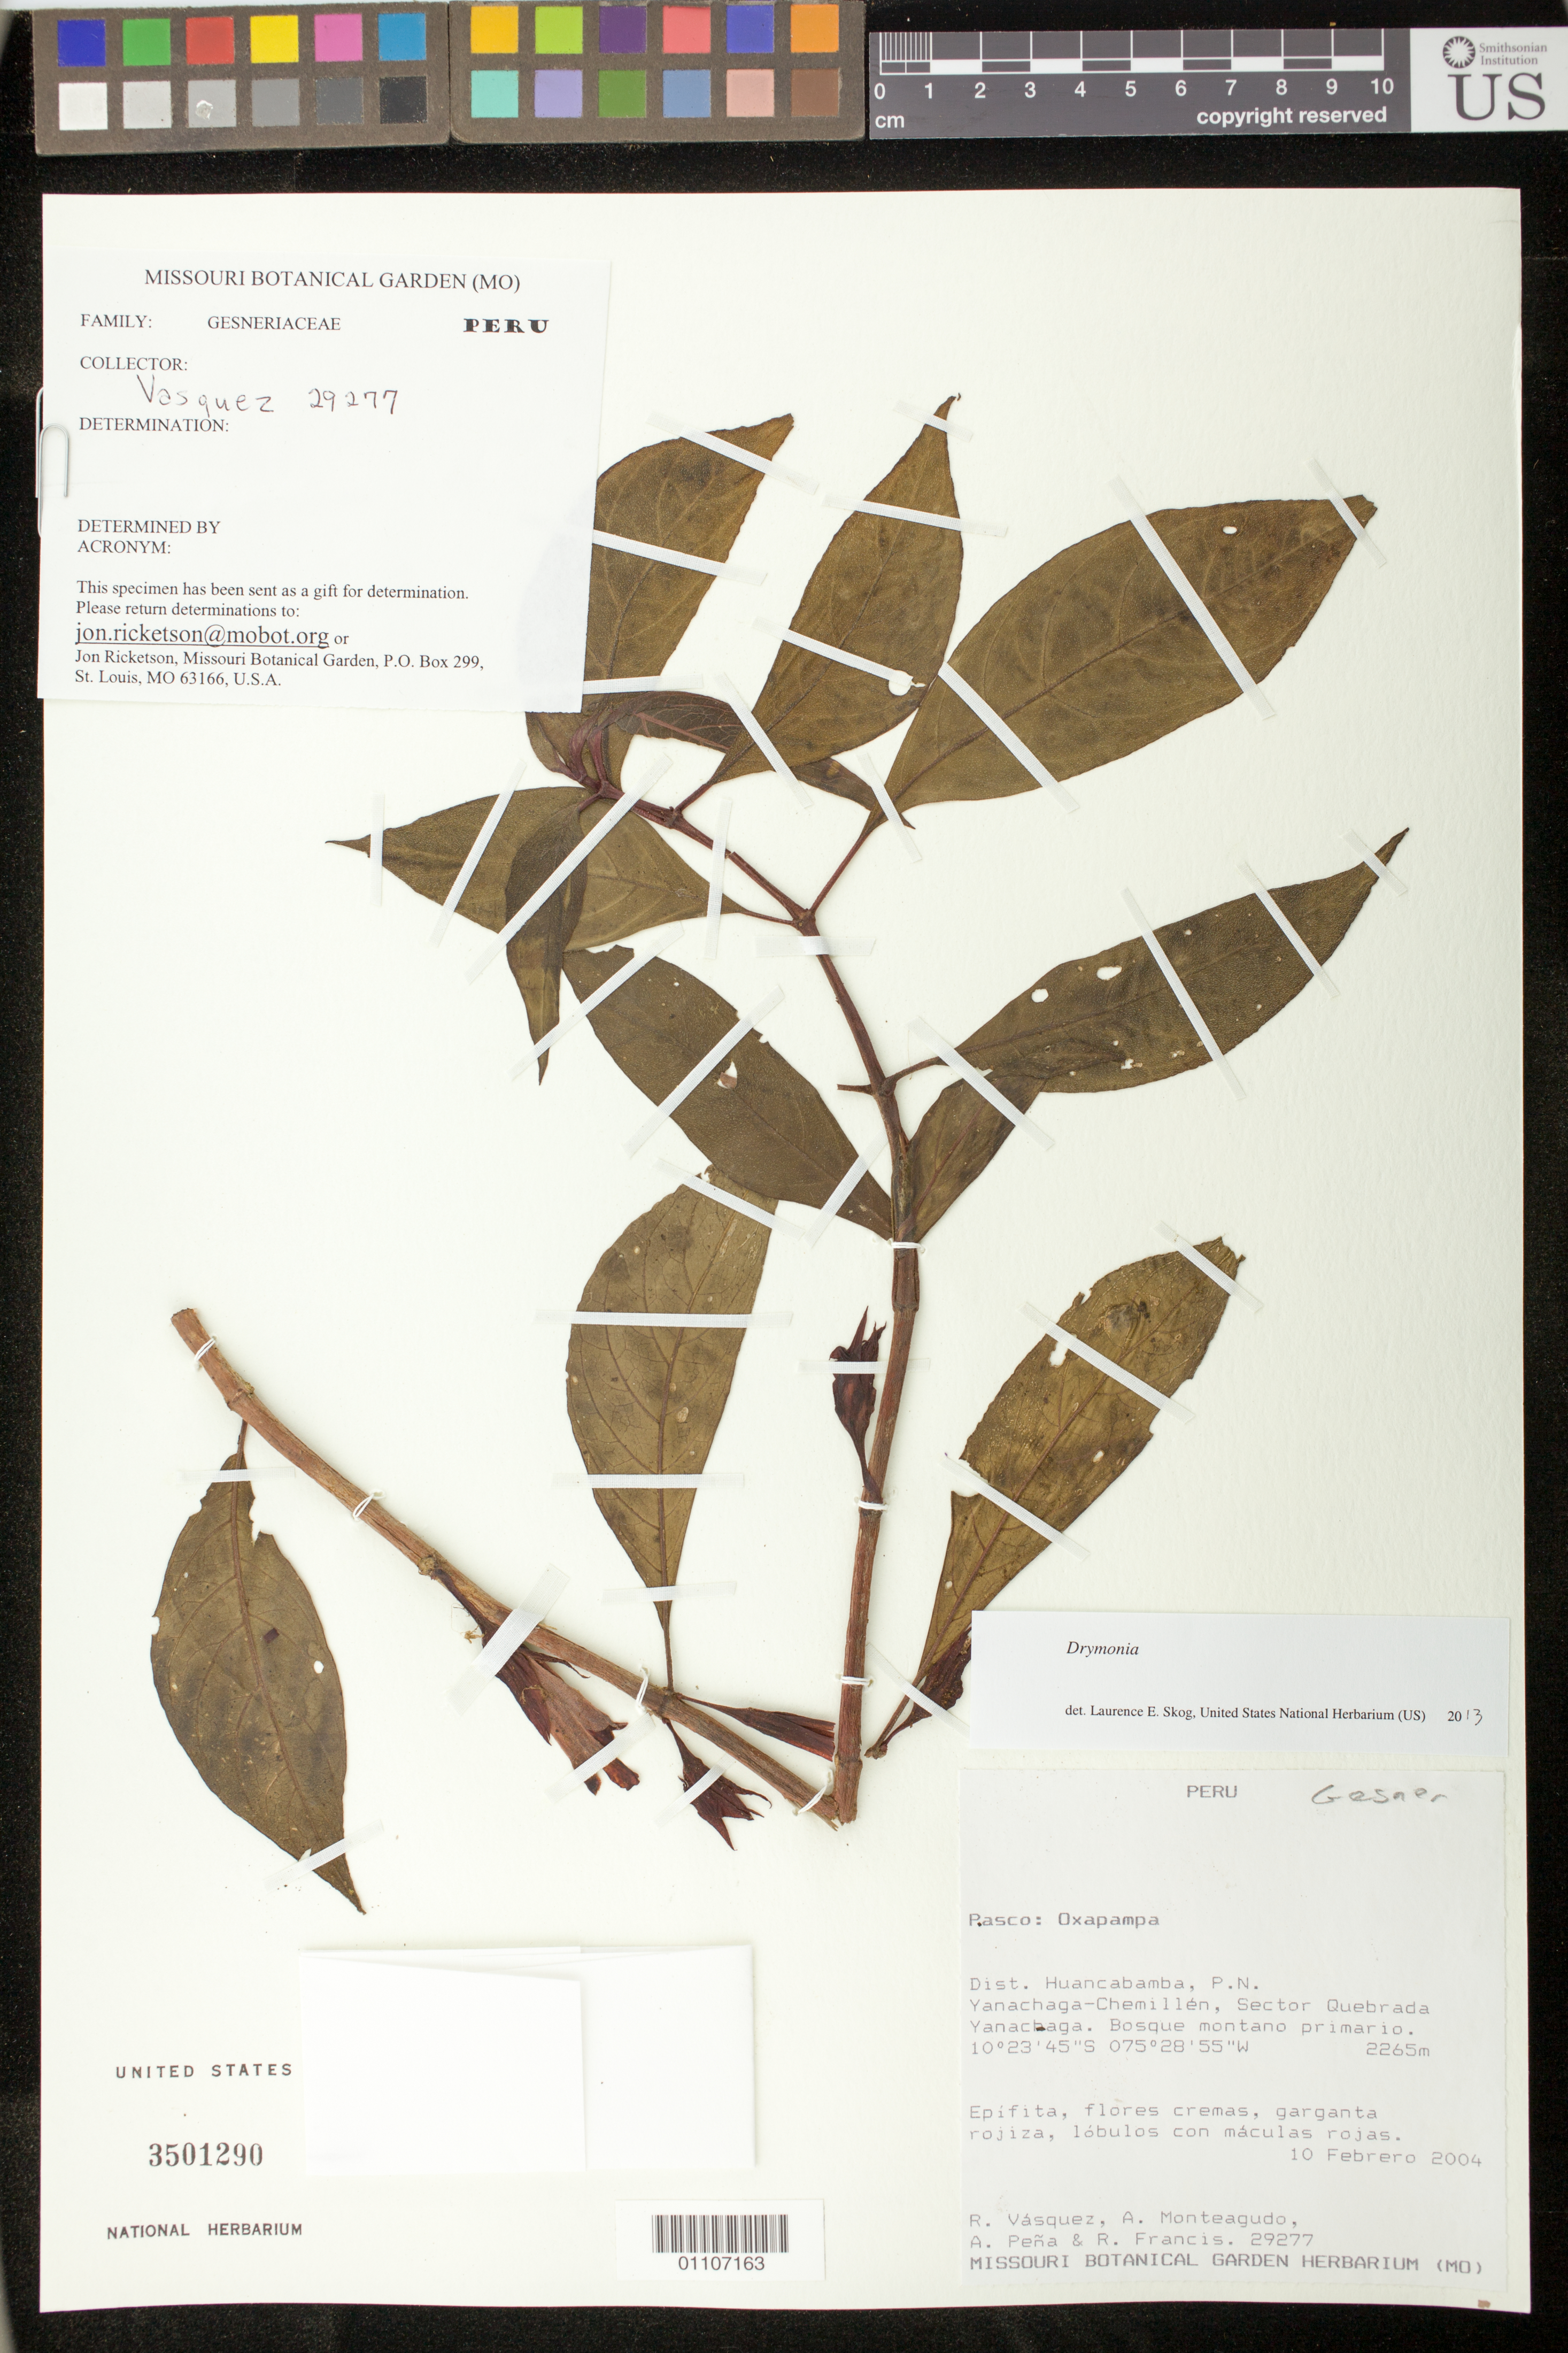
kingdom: Plantae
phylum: Tracheophyta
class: Magnoliopsida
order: Lamiales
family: Gesneriaceae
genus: Drymonia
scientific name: Drymonia sp.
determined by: Skog, Laurence E.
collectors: R. Vasquez, A. Monteagudo, A. Peña & R. Francis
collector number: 29277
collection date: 2004-02-10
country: Peru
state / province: Pasco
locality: Oxapampa, Dist. Huancabamba, Yanachaga-Chemillen, Sector Quebrada Yanachaga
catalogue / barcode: US 3501290